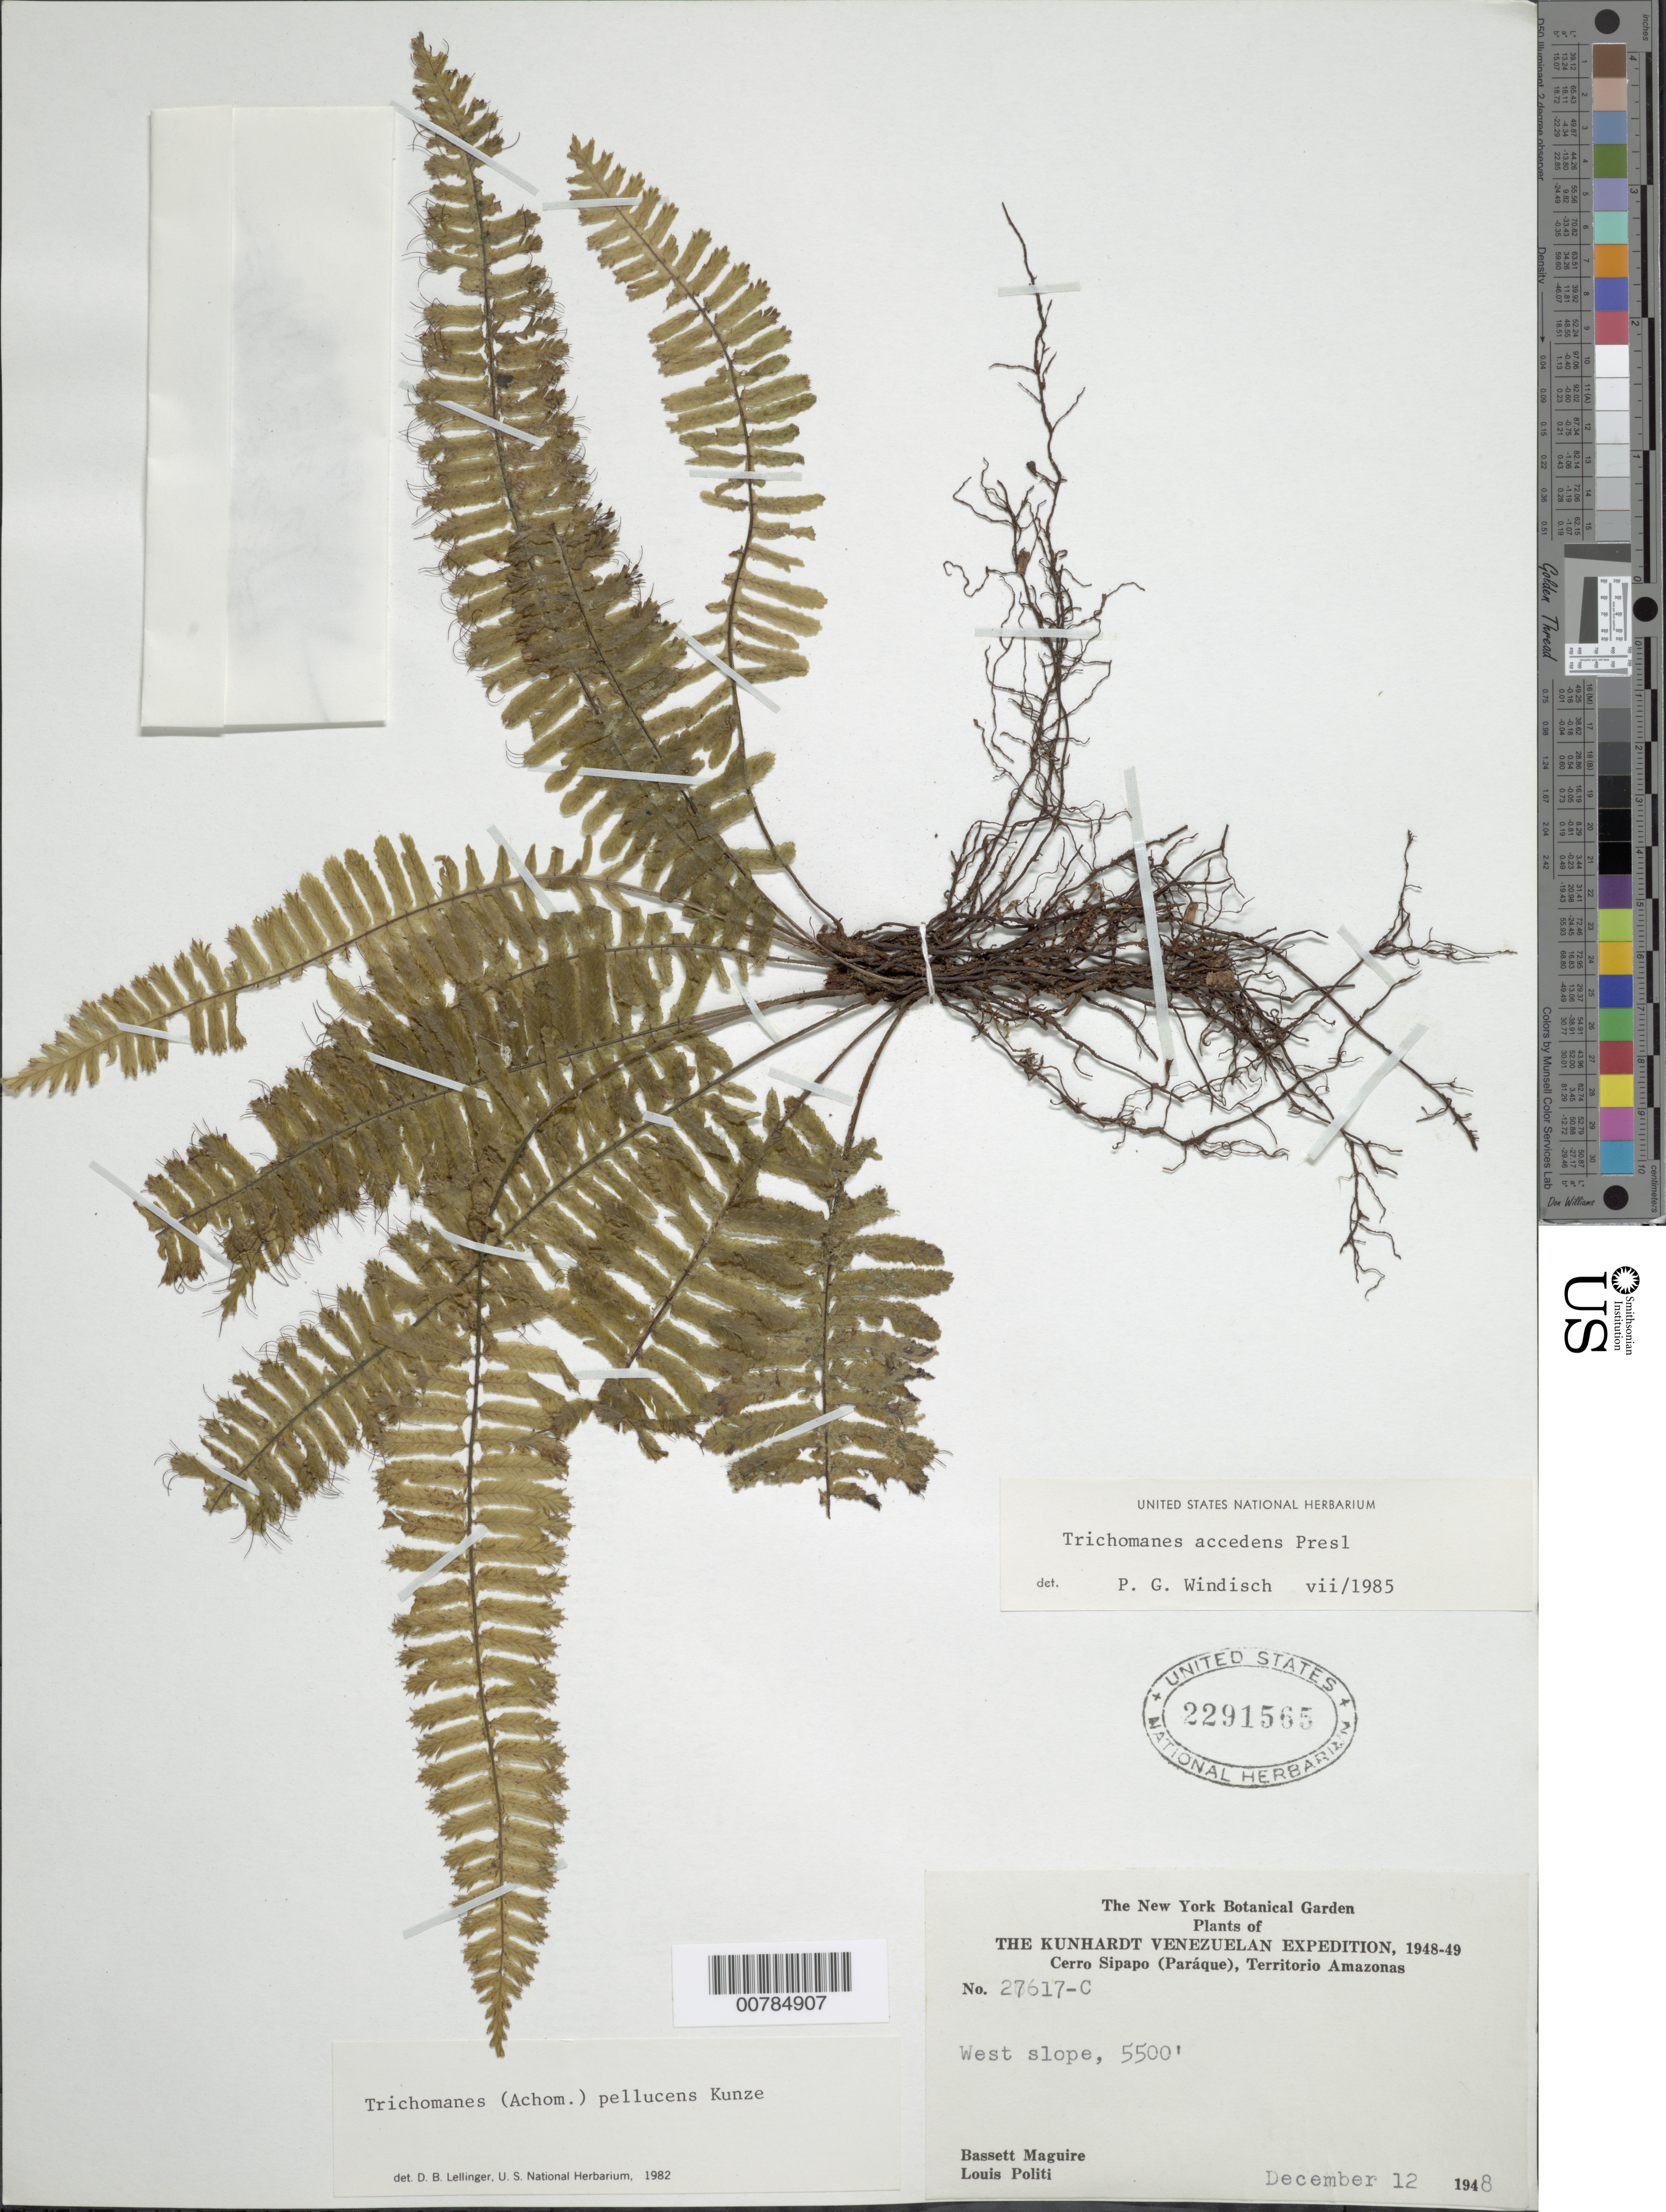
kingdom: Plantae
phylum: Tracheophyta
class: Polypodiopsida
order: Hymenophyllales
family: Hymenophyllaceae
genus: Trichomanes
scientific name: Trichomanes accedens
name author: C. Presl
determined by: Windisch, Paulo Guenter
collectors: B. Maguire & L. Politi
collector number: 27617 C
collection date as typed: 12-Dec-48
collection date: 1948-12-12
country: Venezuela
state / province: Amazonas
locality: Cerro Sipapo (Paráque), W slope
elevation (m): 1676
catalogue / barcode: US 2291565